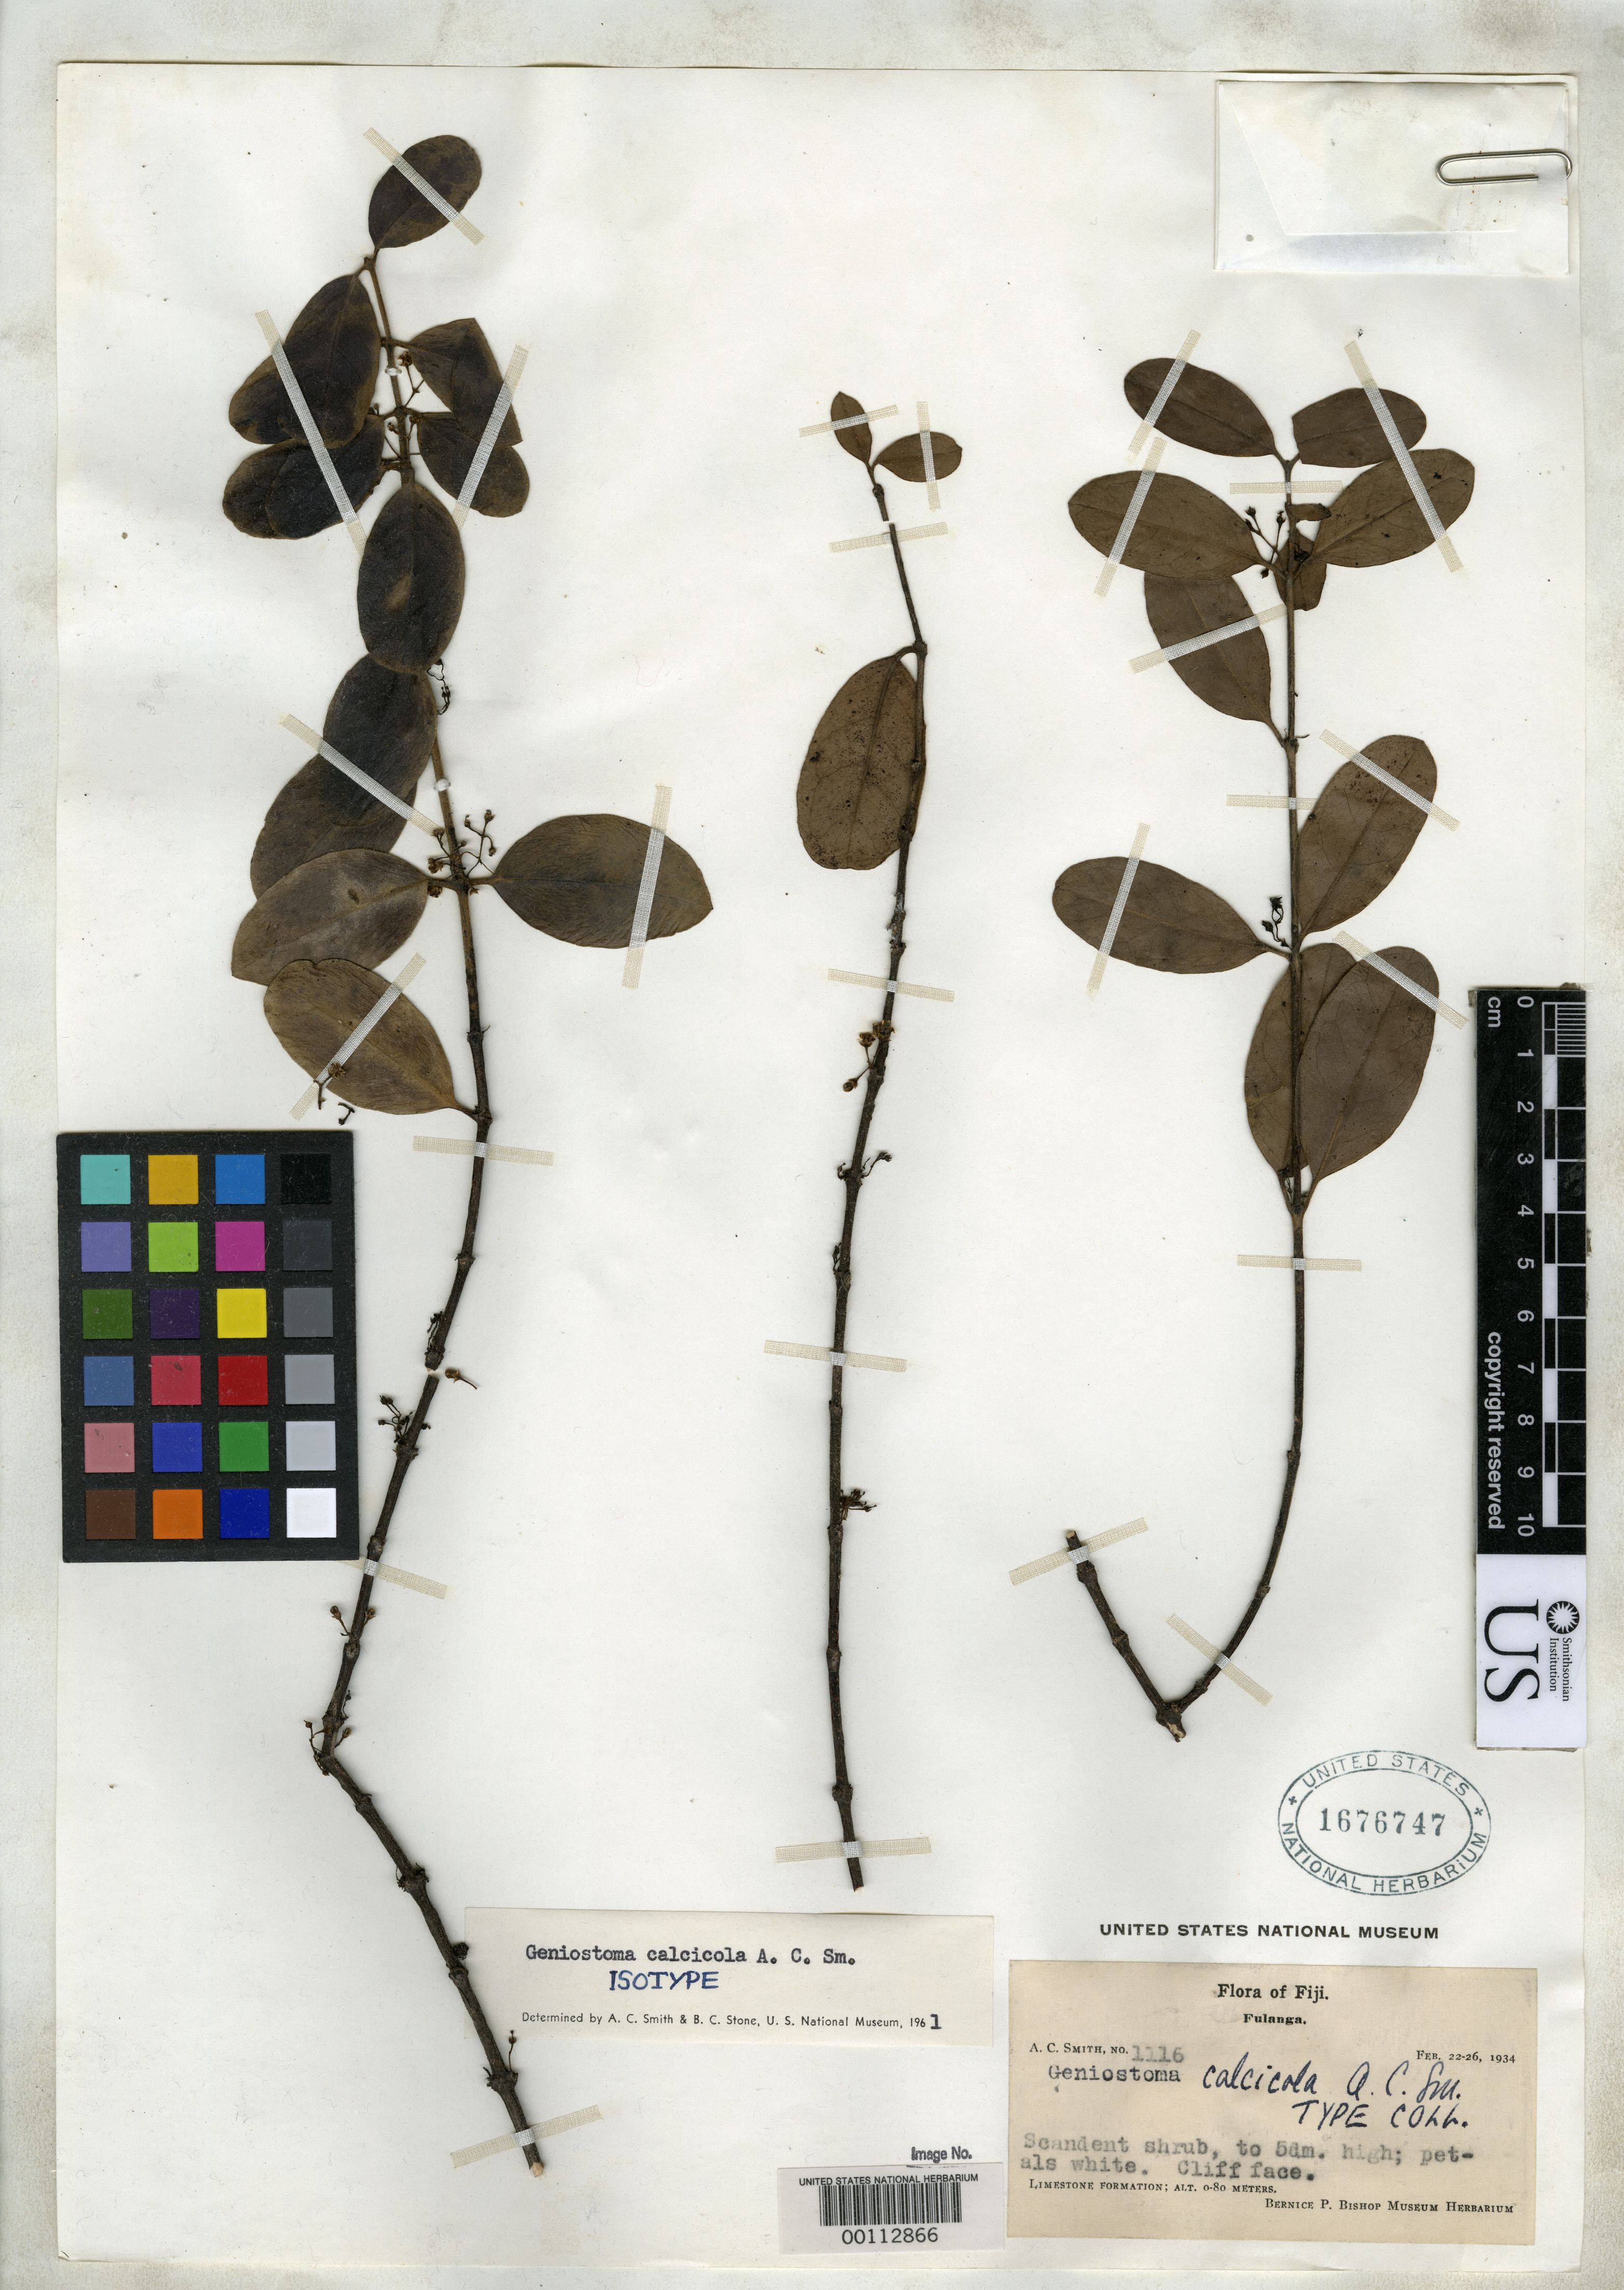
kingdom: Plantae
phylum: Tracheophyta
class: Magnoliopsida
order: Gentianales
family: Loganiaceae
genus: Geniostoma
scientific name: Geniostoma calcicola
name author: A.C. Sm.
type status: Isotype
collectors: A. C. Smith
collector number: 1116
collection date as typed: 22 Feb 1934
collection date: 1934-02-22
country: Fiji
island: Fulaga [Fulanga]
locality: Fulanga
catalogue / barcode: US 1676747